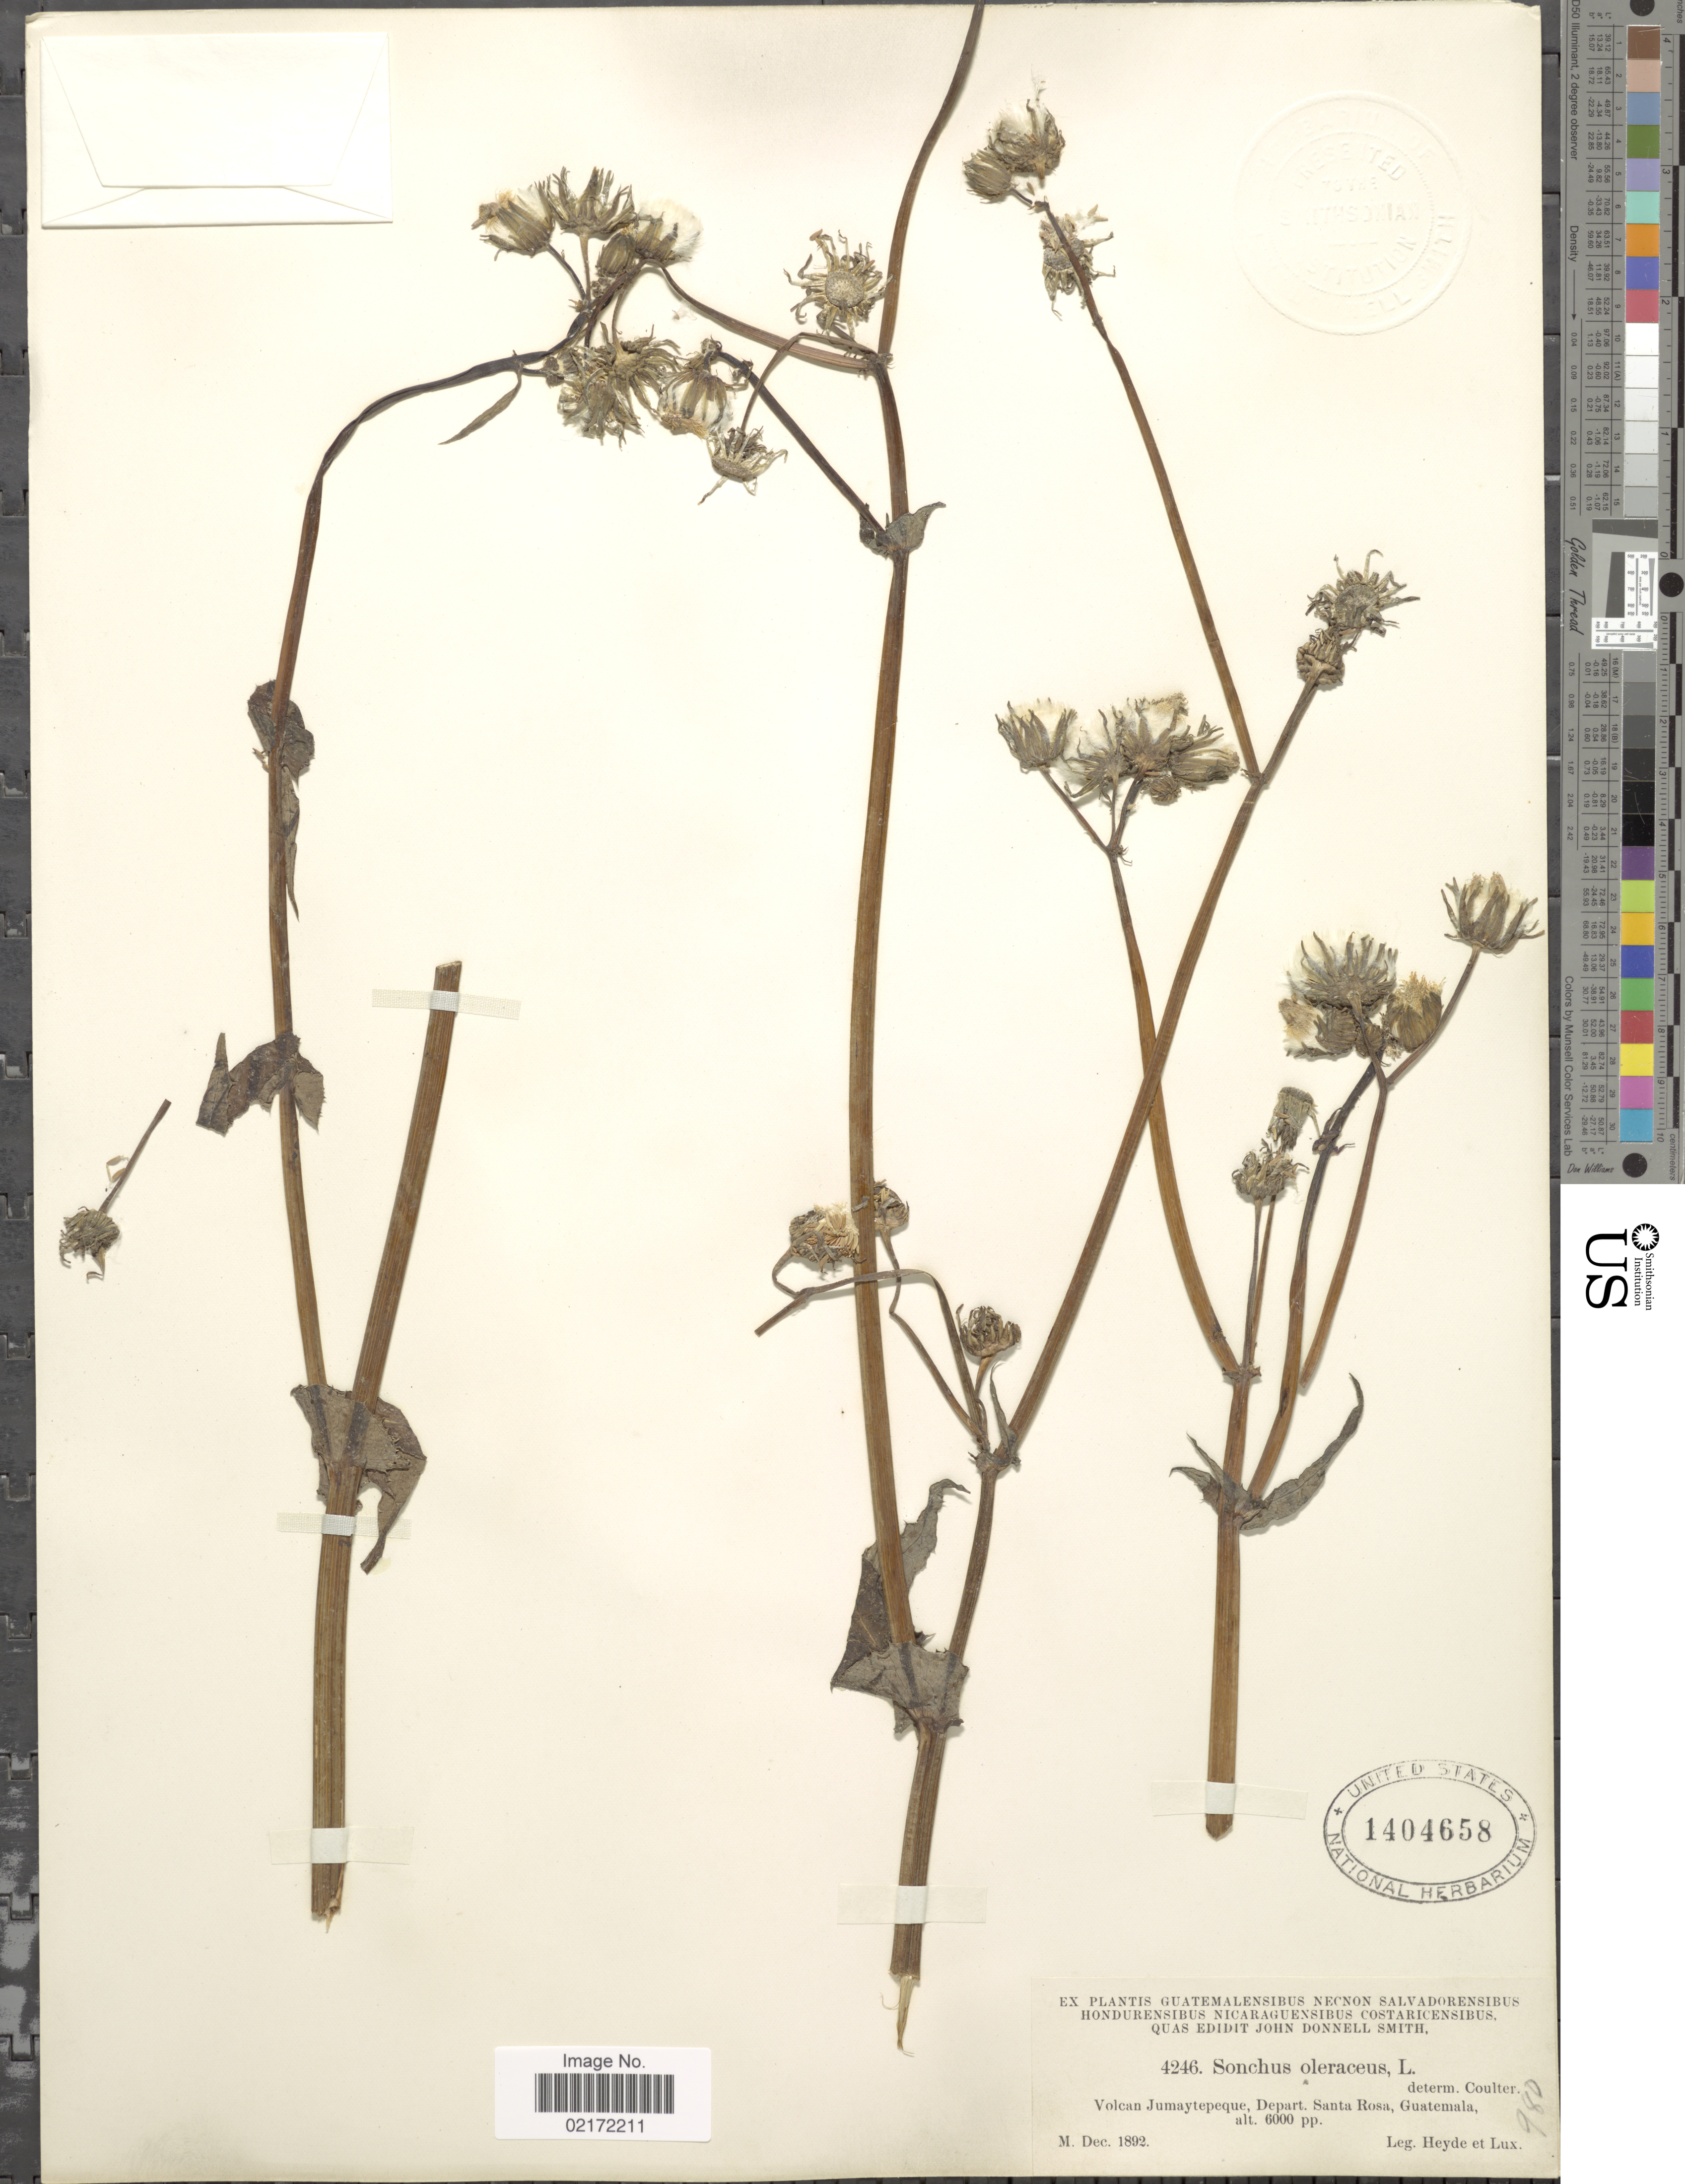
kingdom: Plantae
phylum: Tracheophyta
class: Magnoliopsida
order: Asterales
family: Asteraceae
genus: Sonchus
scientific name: Sonchus oleraceus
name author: L.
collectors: Heyde & Lux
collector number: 4246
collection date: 1892-12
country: Guatemala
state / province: Santa Rosa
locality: Volcan Jumatepeque, Depart. Santa Rosa, Guatemala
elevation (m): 1829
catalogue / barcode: US 1404658